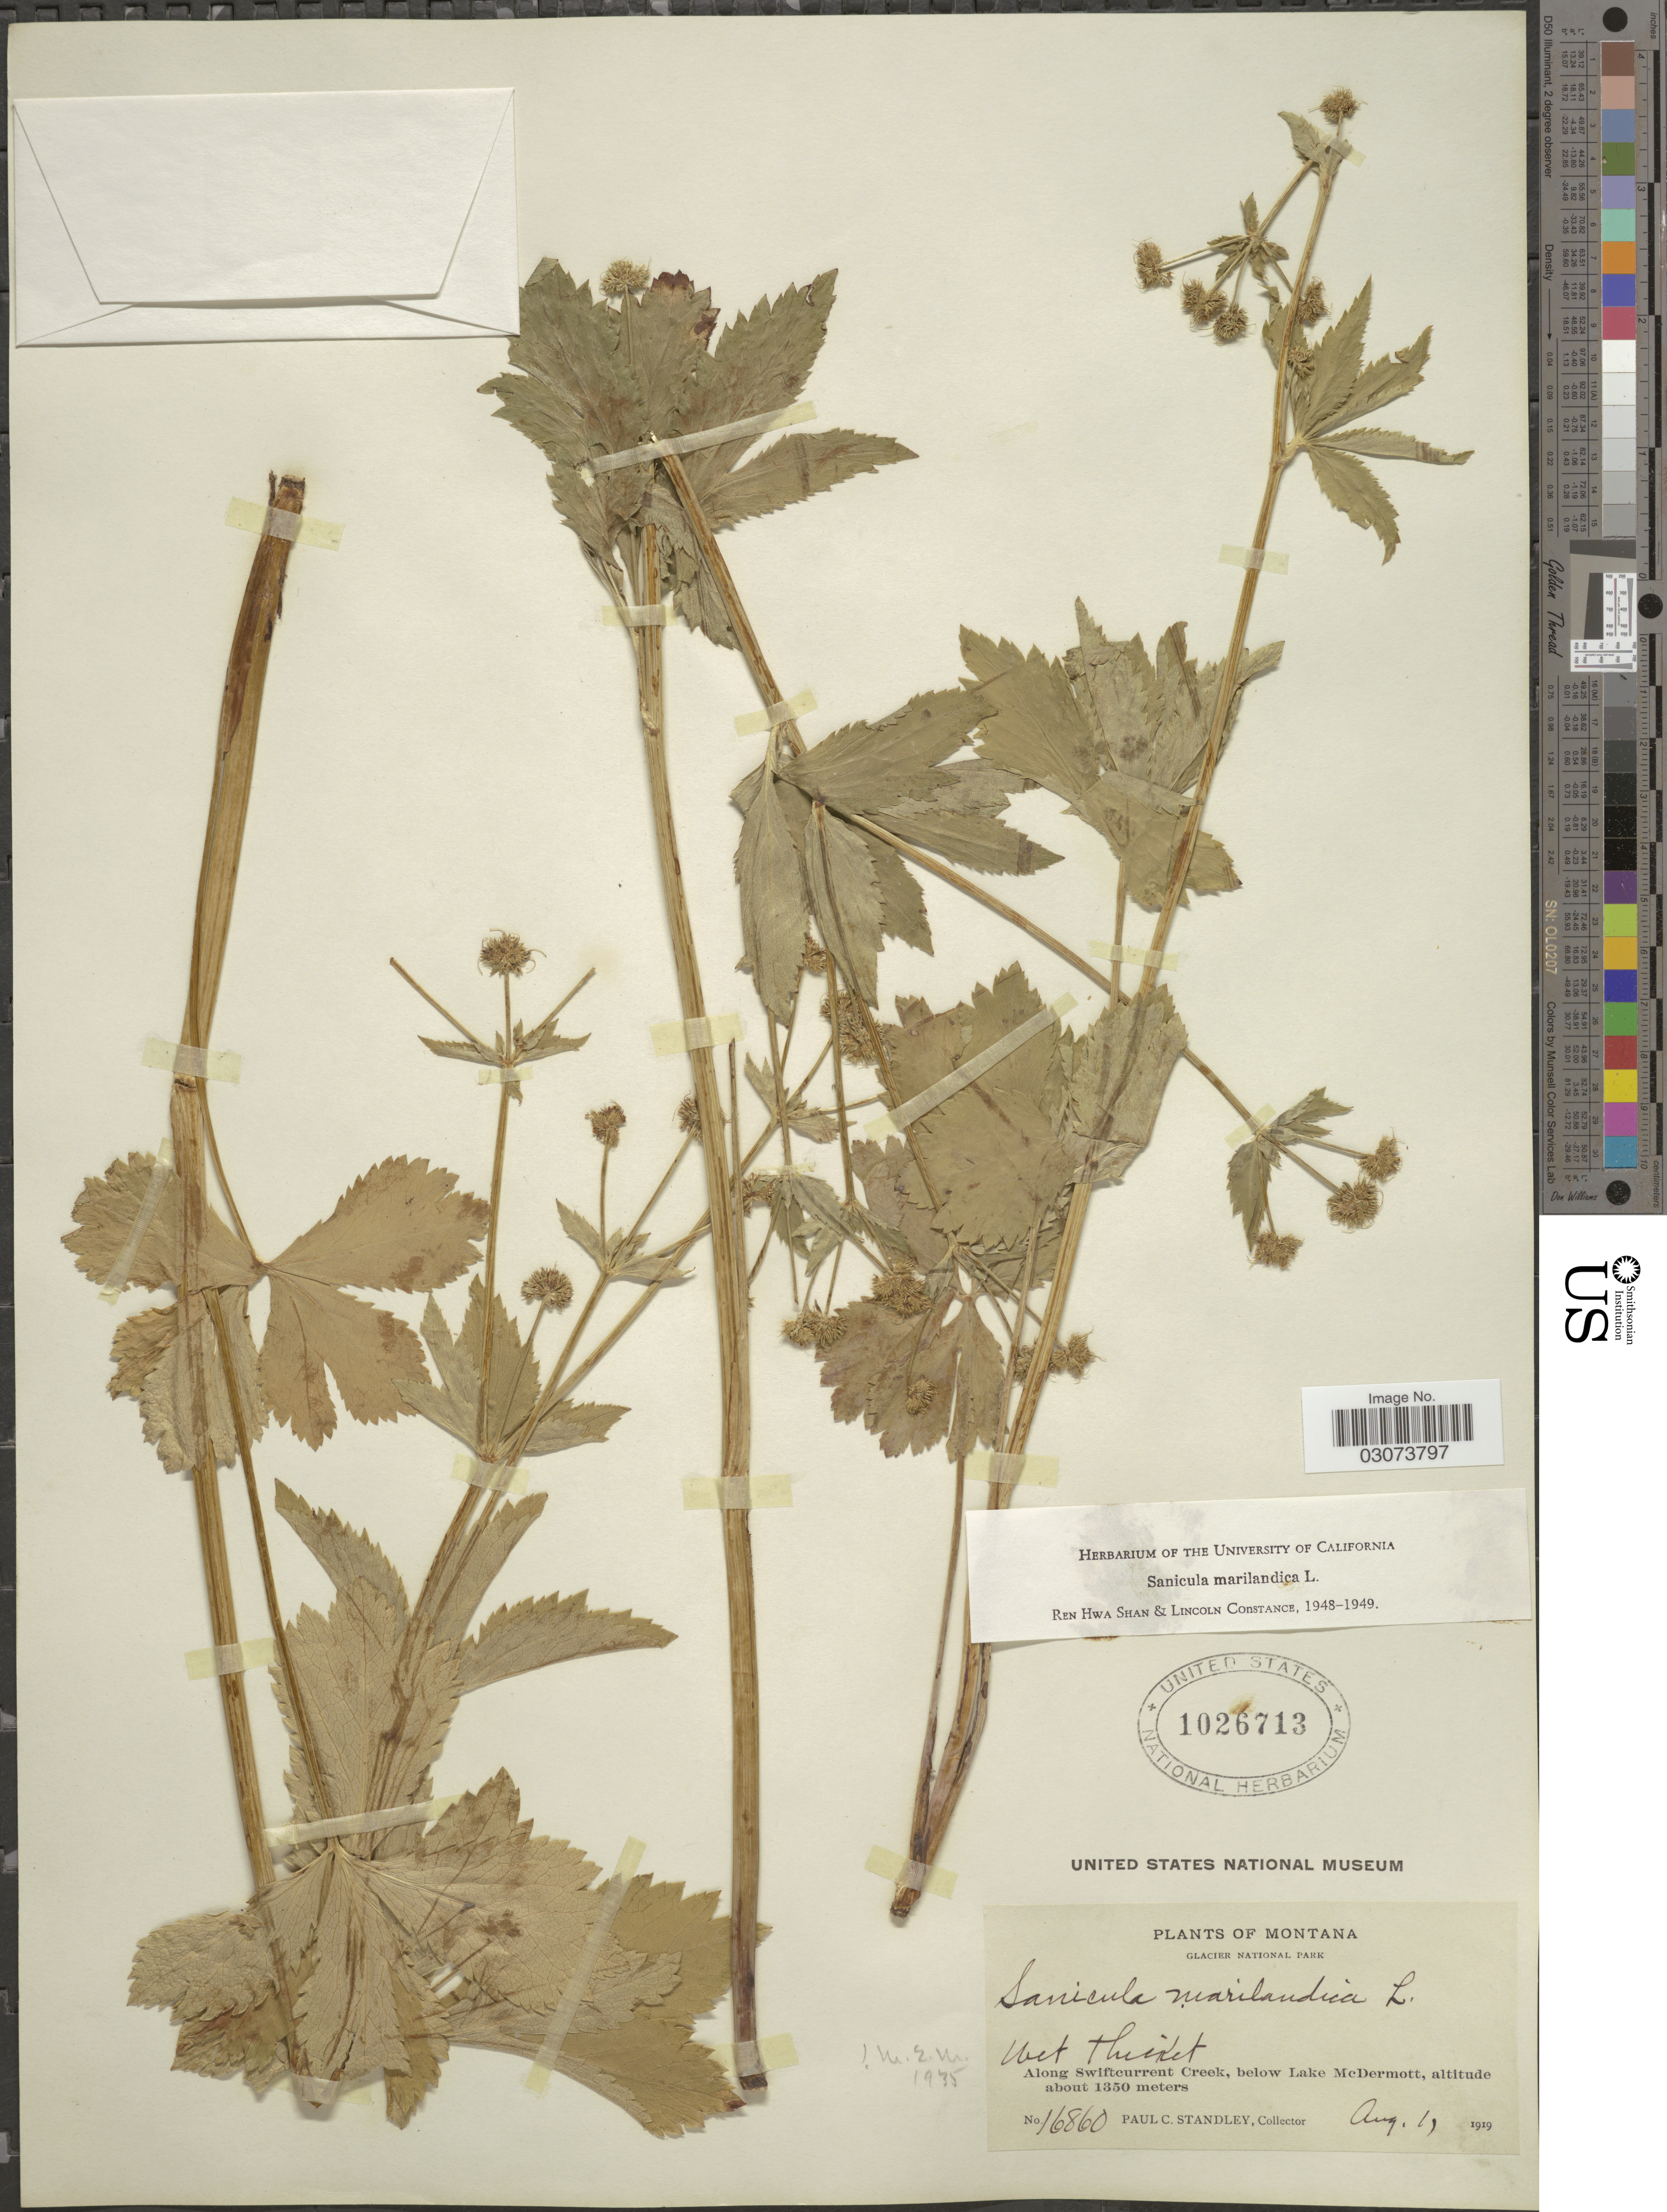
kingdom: Plantae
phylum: Tracheophyta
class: Magnoliopsida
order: Apiales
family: Apiaceae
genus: Sanicula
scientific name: Sanicula marilandica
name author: L.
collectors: P. C. Standley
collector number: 16860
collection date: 1919-08-01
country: United States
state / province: Montana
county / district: Glacier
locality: Glacier National Park. Along Swiftcurrent Creek, below Lake McDermott.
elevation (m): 1350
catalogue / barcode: US 1026713